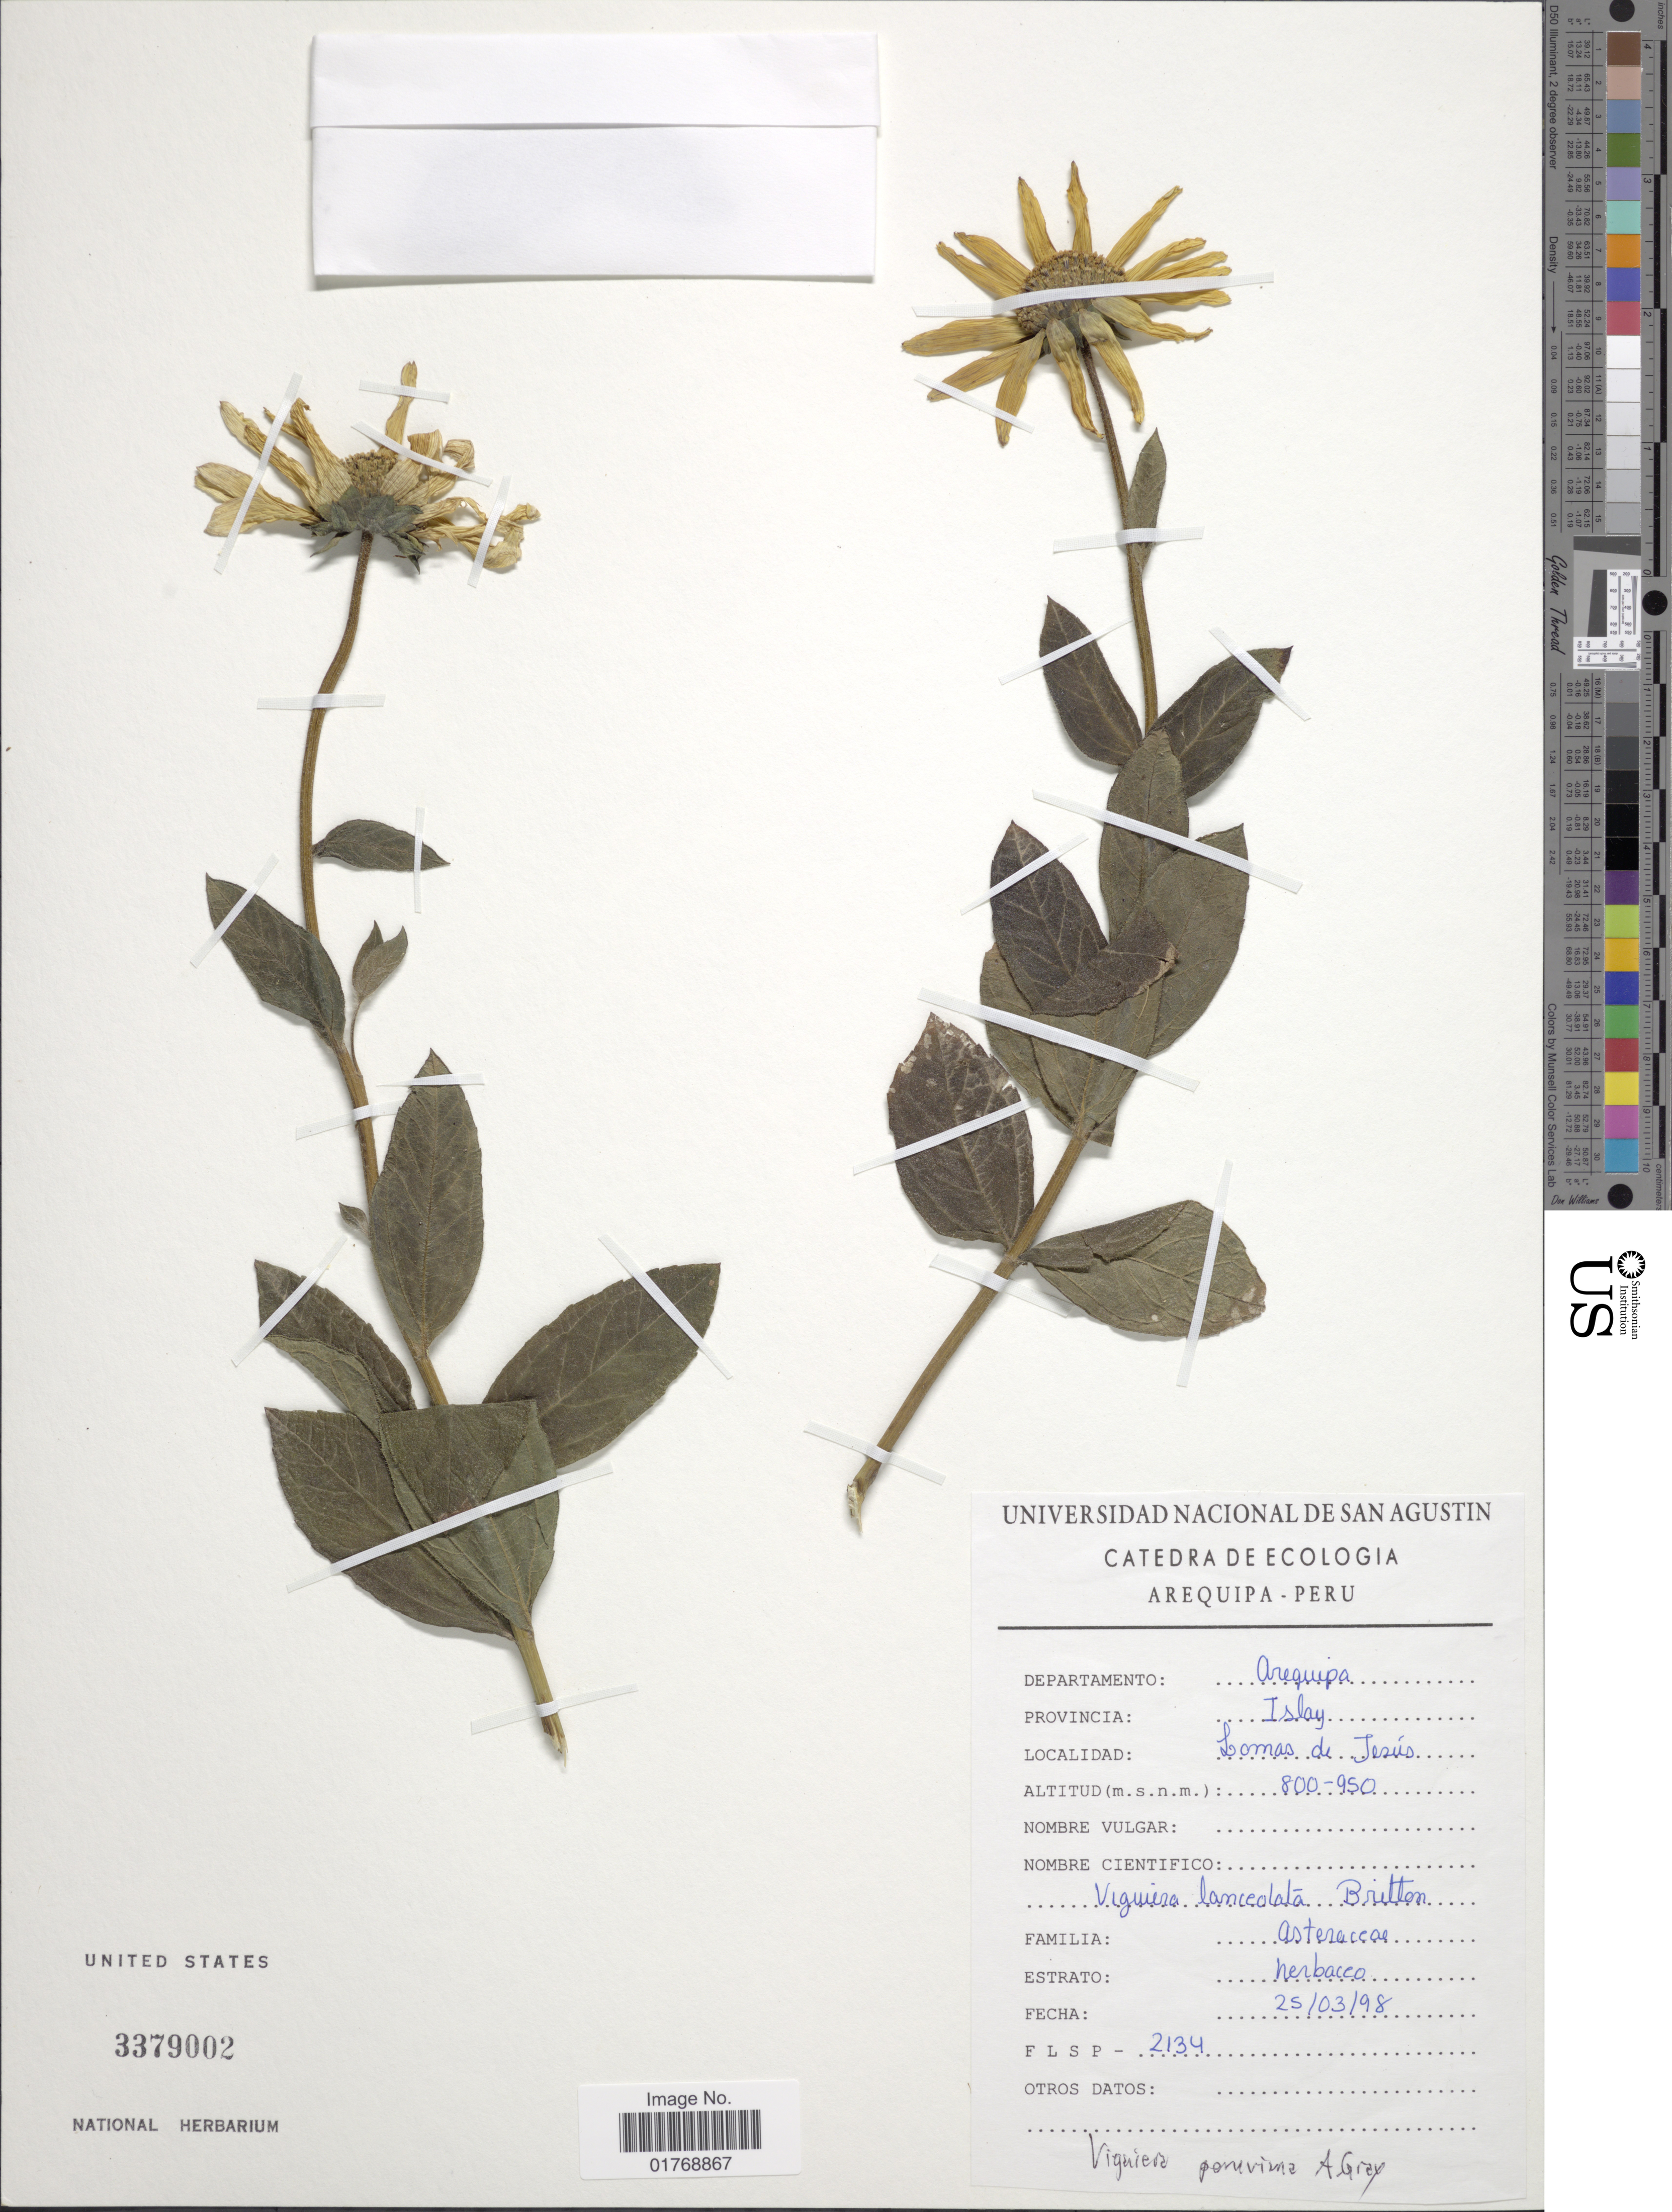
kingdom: Plantae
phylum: Tracheophyta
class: Magnoliopsida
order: Asterales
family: Asteraceae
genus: Viguiera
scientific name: Viguiera peruviana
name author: A. Gray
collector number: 2134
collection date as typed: Transcribed d/m/y: 25/3/98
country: Peru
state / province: Arequipa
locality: Departamento: Arequipa. Provincia: Islay. Lomas de Jesús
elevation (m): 800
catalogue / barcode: US 3379002